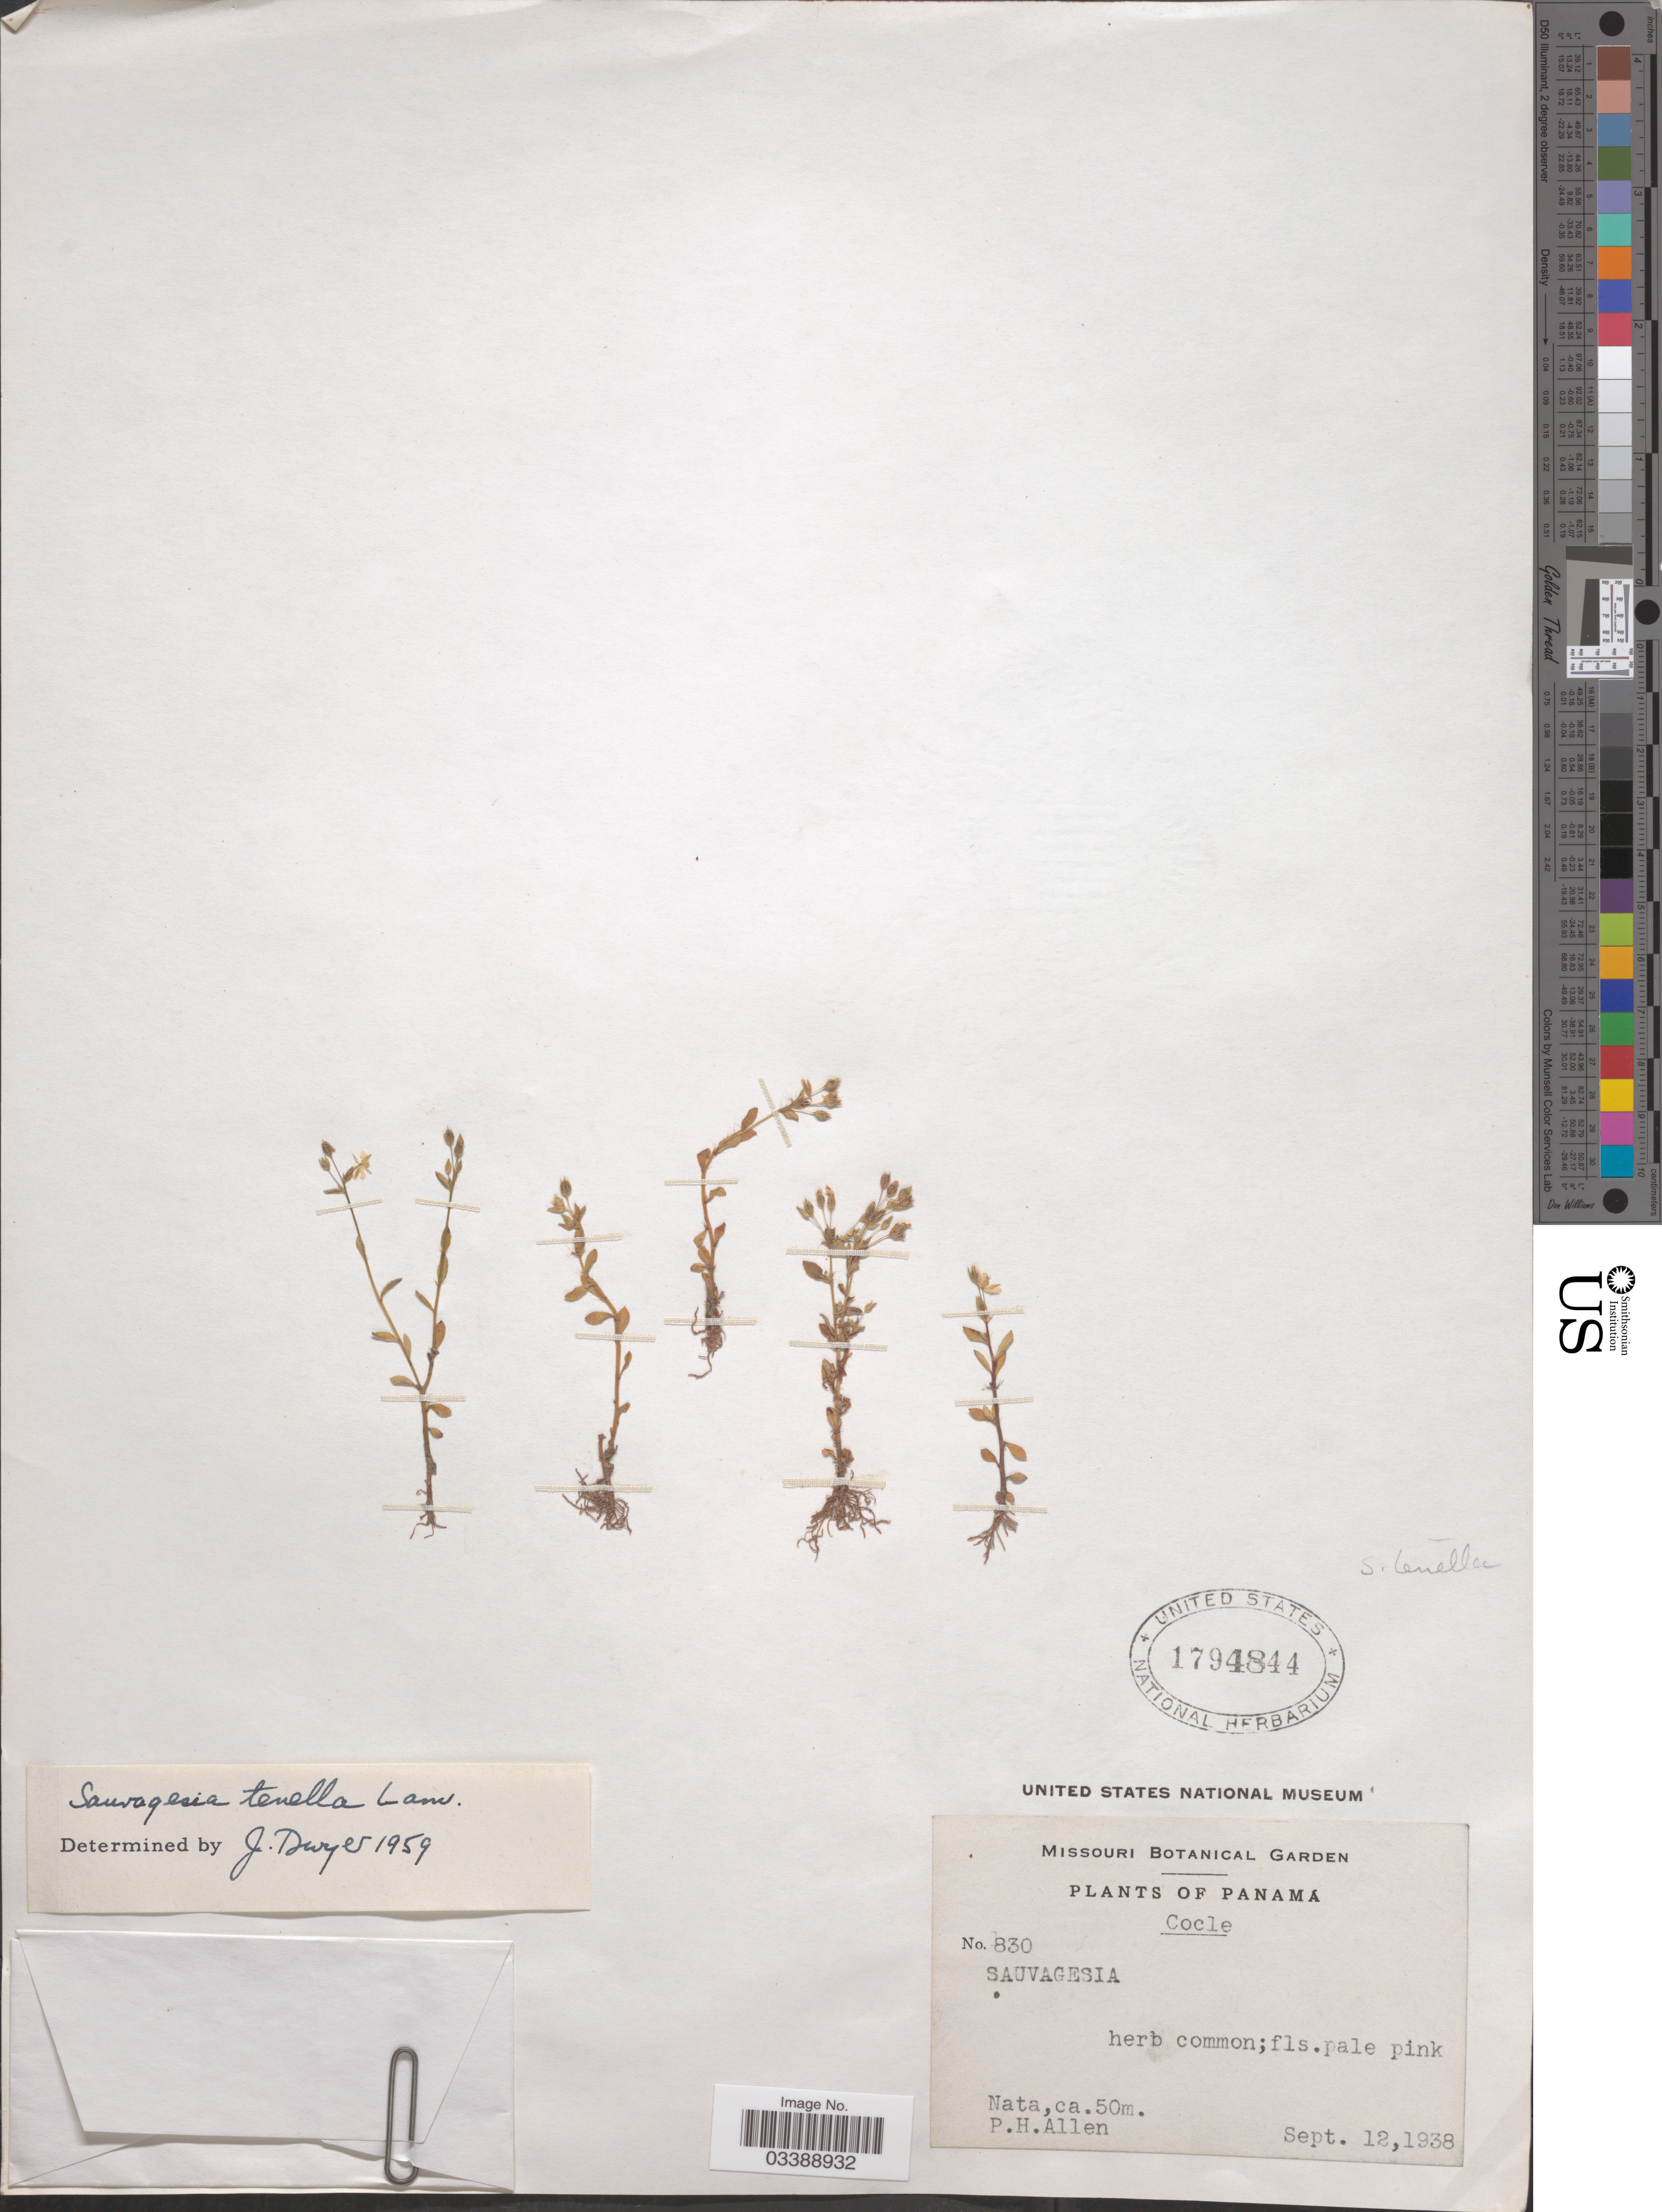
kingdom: Plantae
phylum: Tracheophyta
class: Magnoliopsida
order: Malpighiales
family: Ochnaceae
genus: Sauvagesia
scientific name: Sauvagesia tenella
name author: Lam.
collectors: P. H. Allen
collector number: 830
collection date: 1938-09-12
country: Panama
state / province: Coclé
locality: Nata.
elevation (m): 50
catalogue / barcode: US 1794844